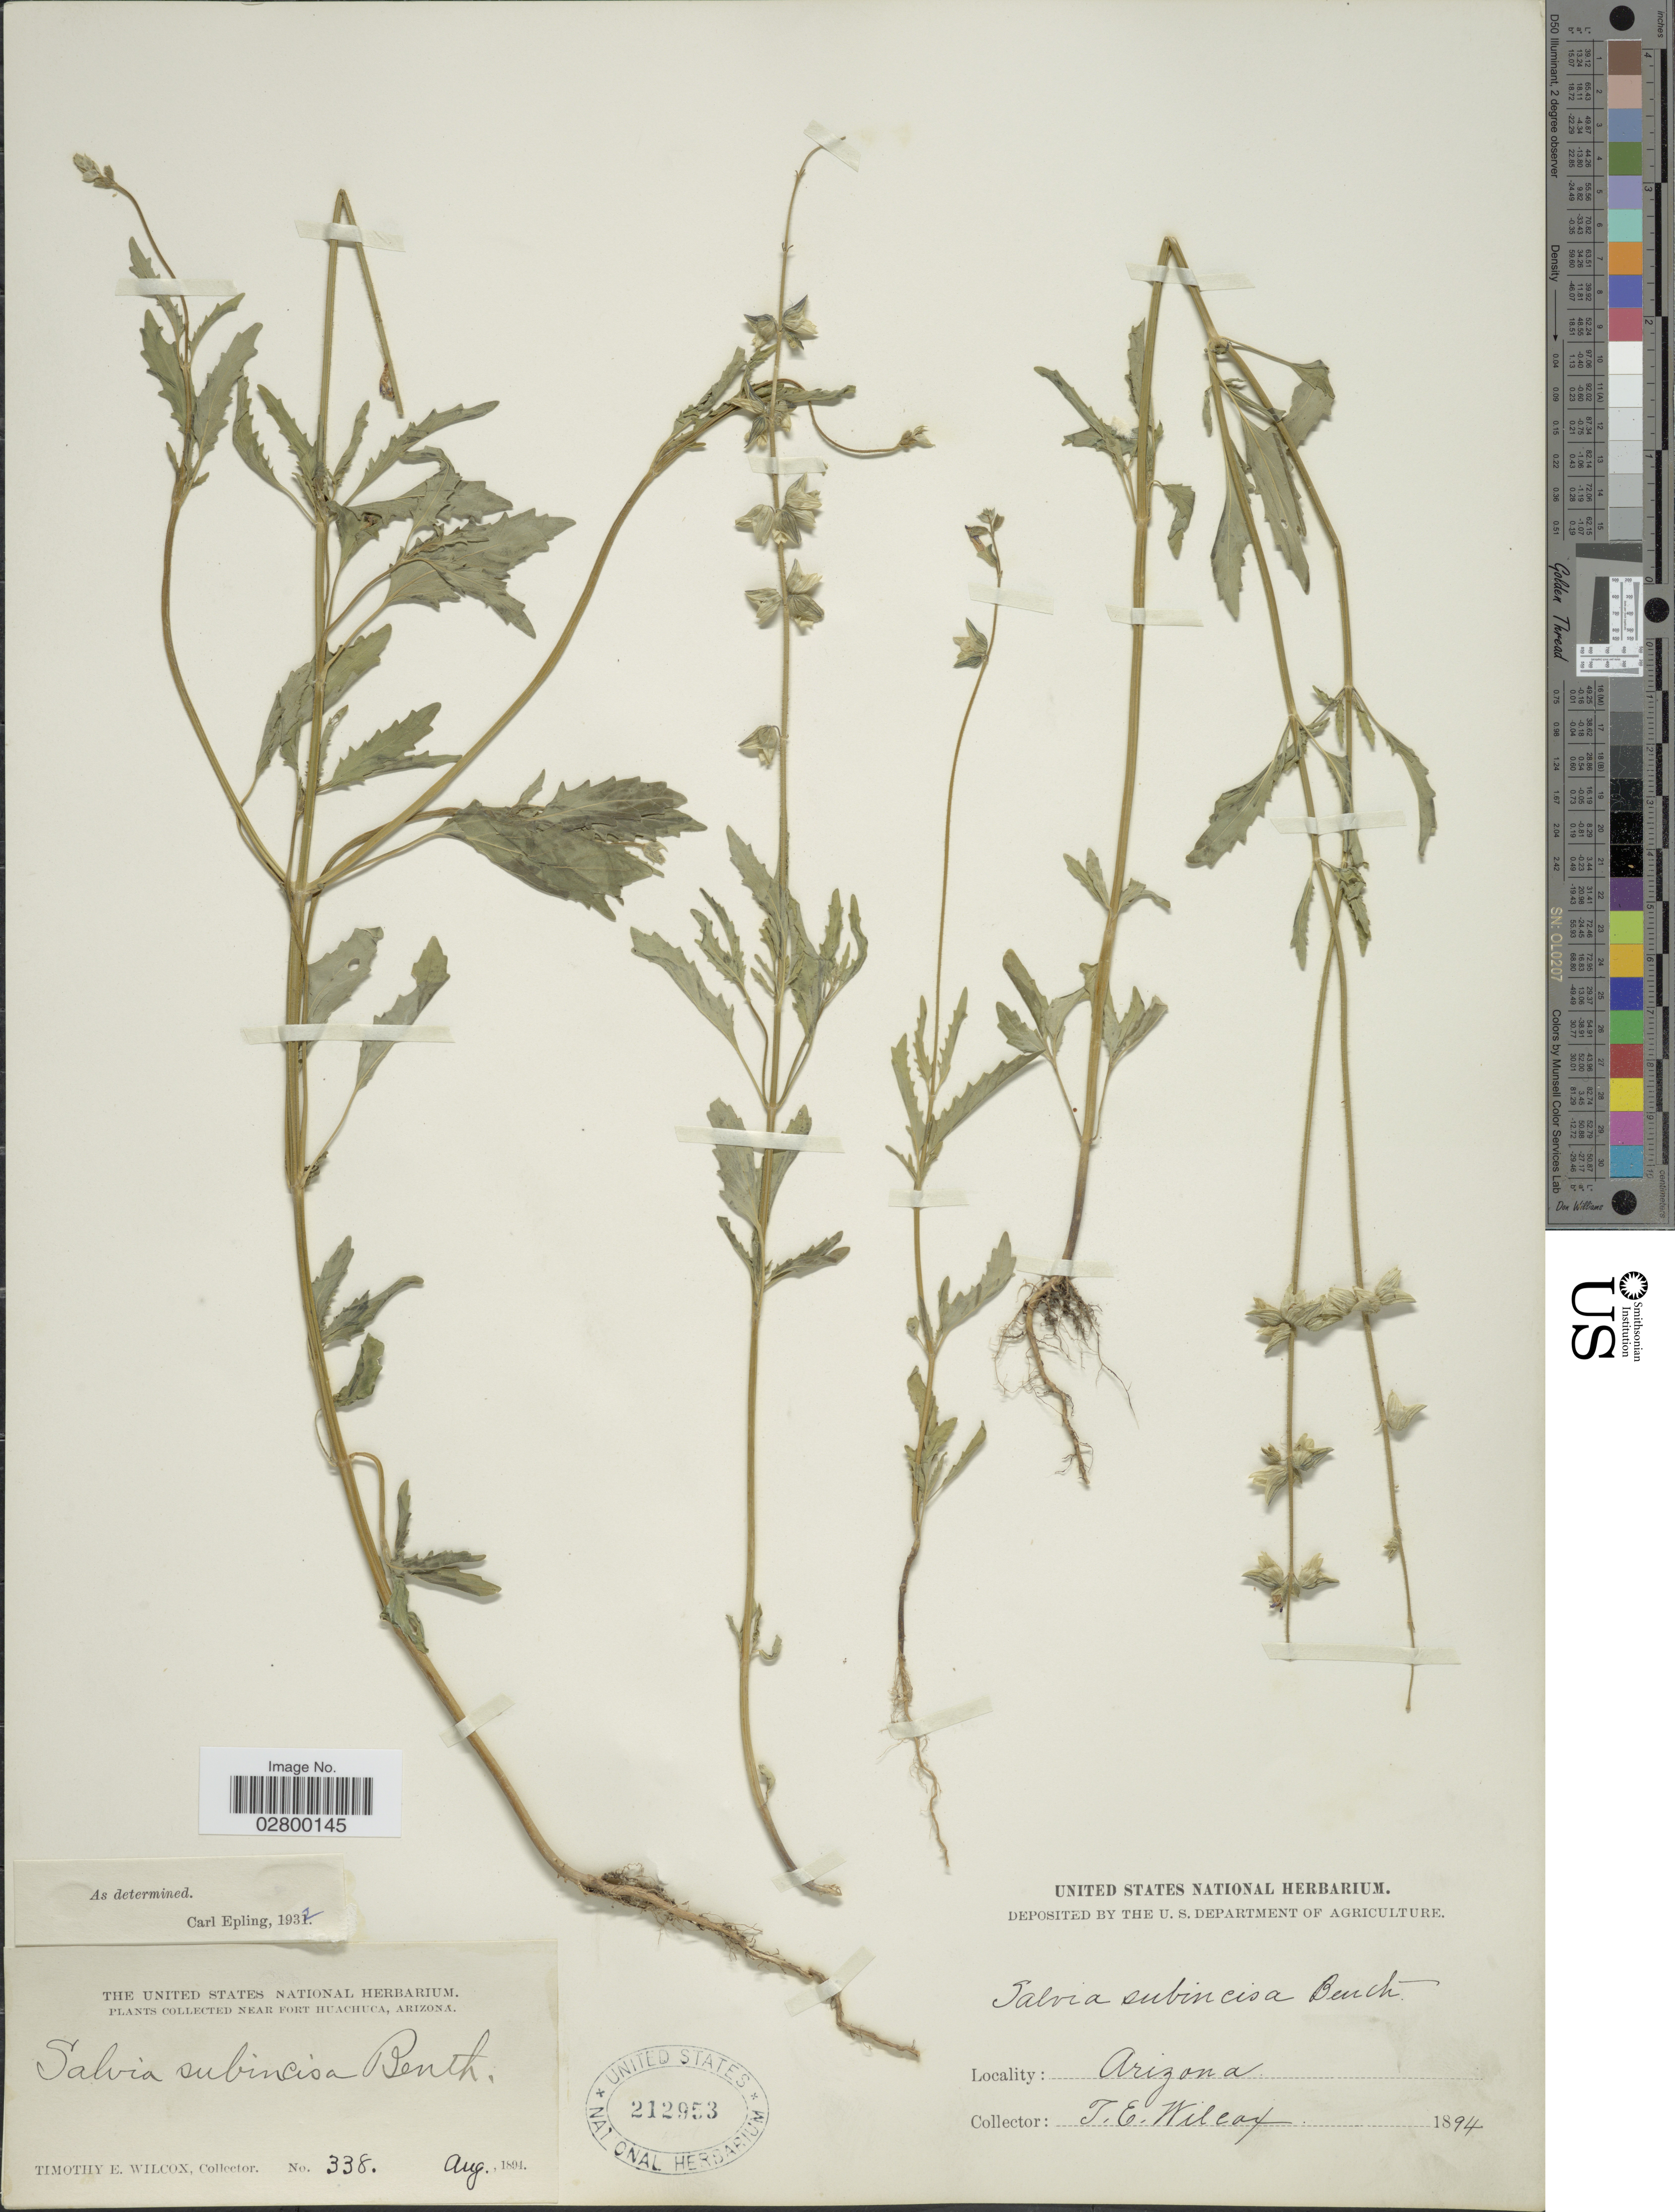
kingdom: Plantae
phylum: Tracheophyta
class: Magnoliopsida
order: Lamiales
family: Lamiaceae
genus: Salvia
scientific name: Salvia subincisa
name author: Benth.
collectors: T. E. Wilcox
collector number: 338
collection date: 1894-08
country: United States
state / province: Arizona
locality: Near Fort Huachuca.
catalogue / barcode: US 212953